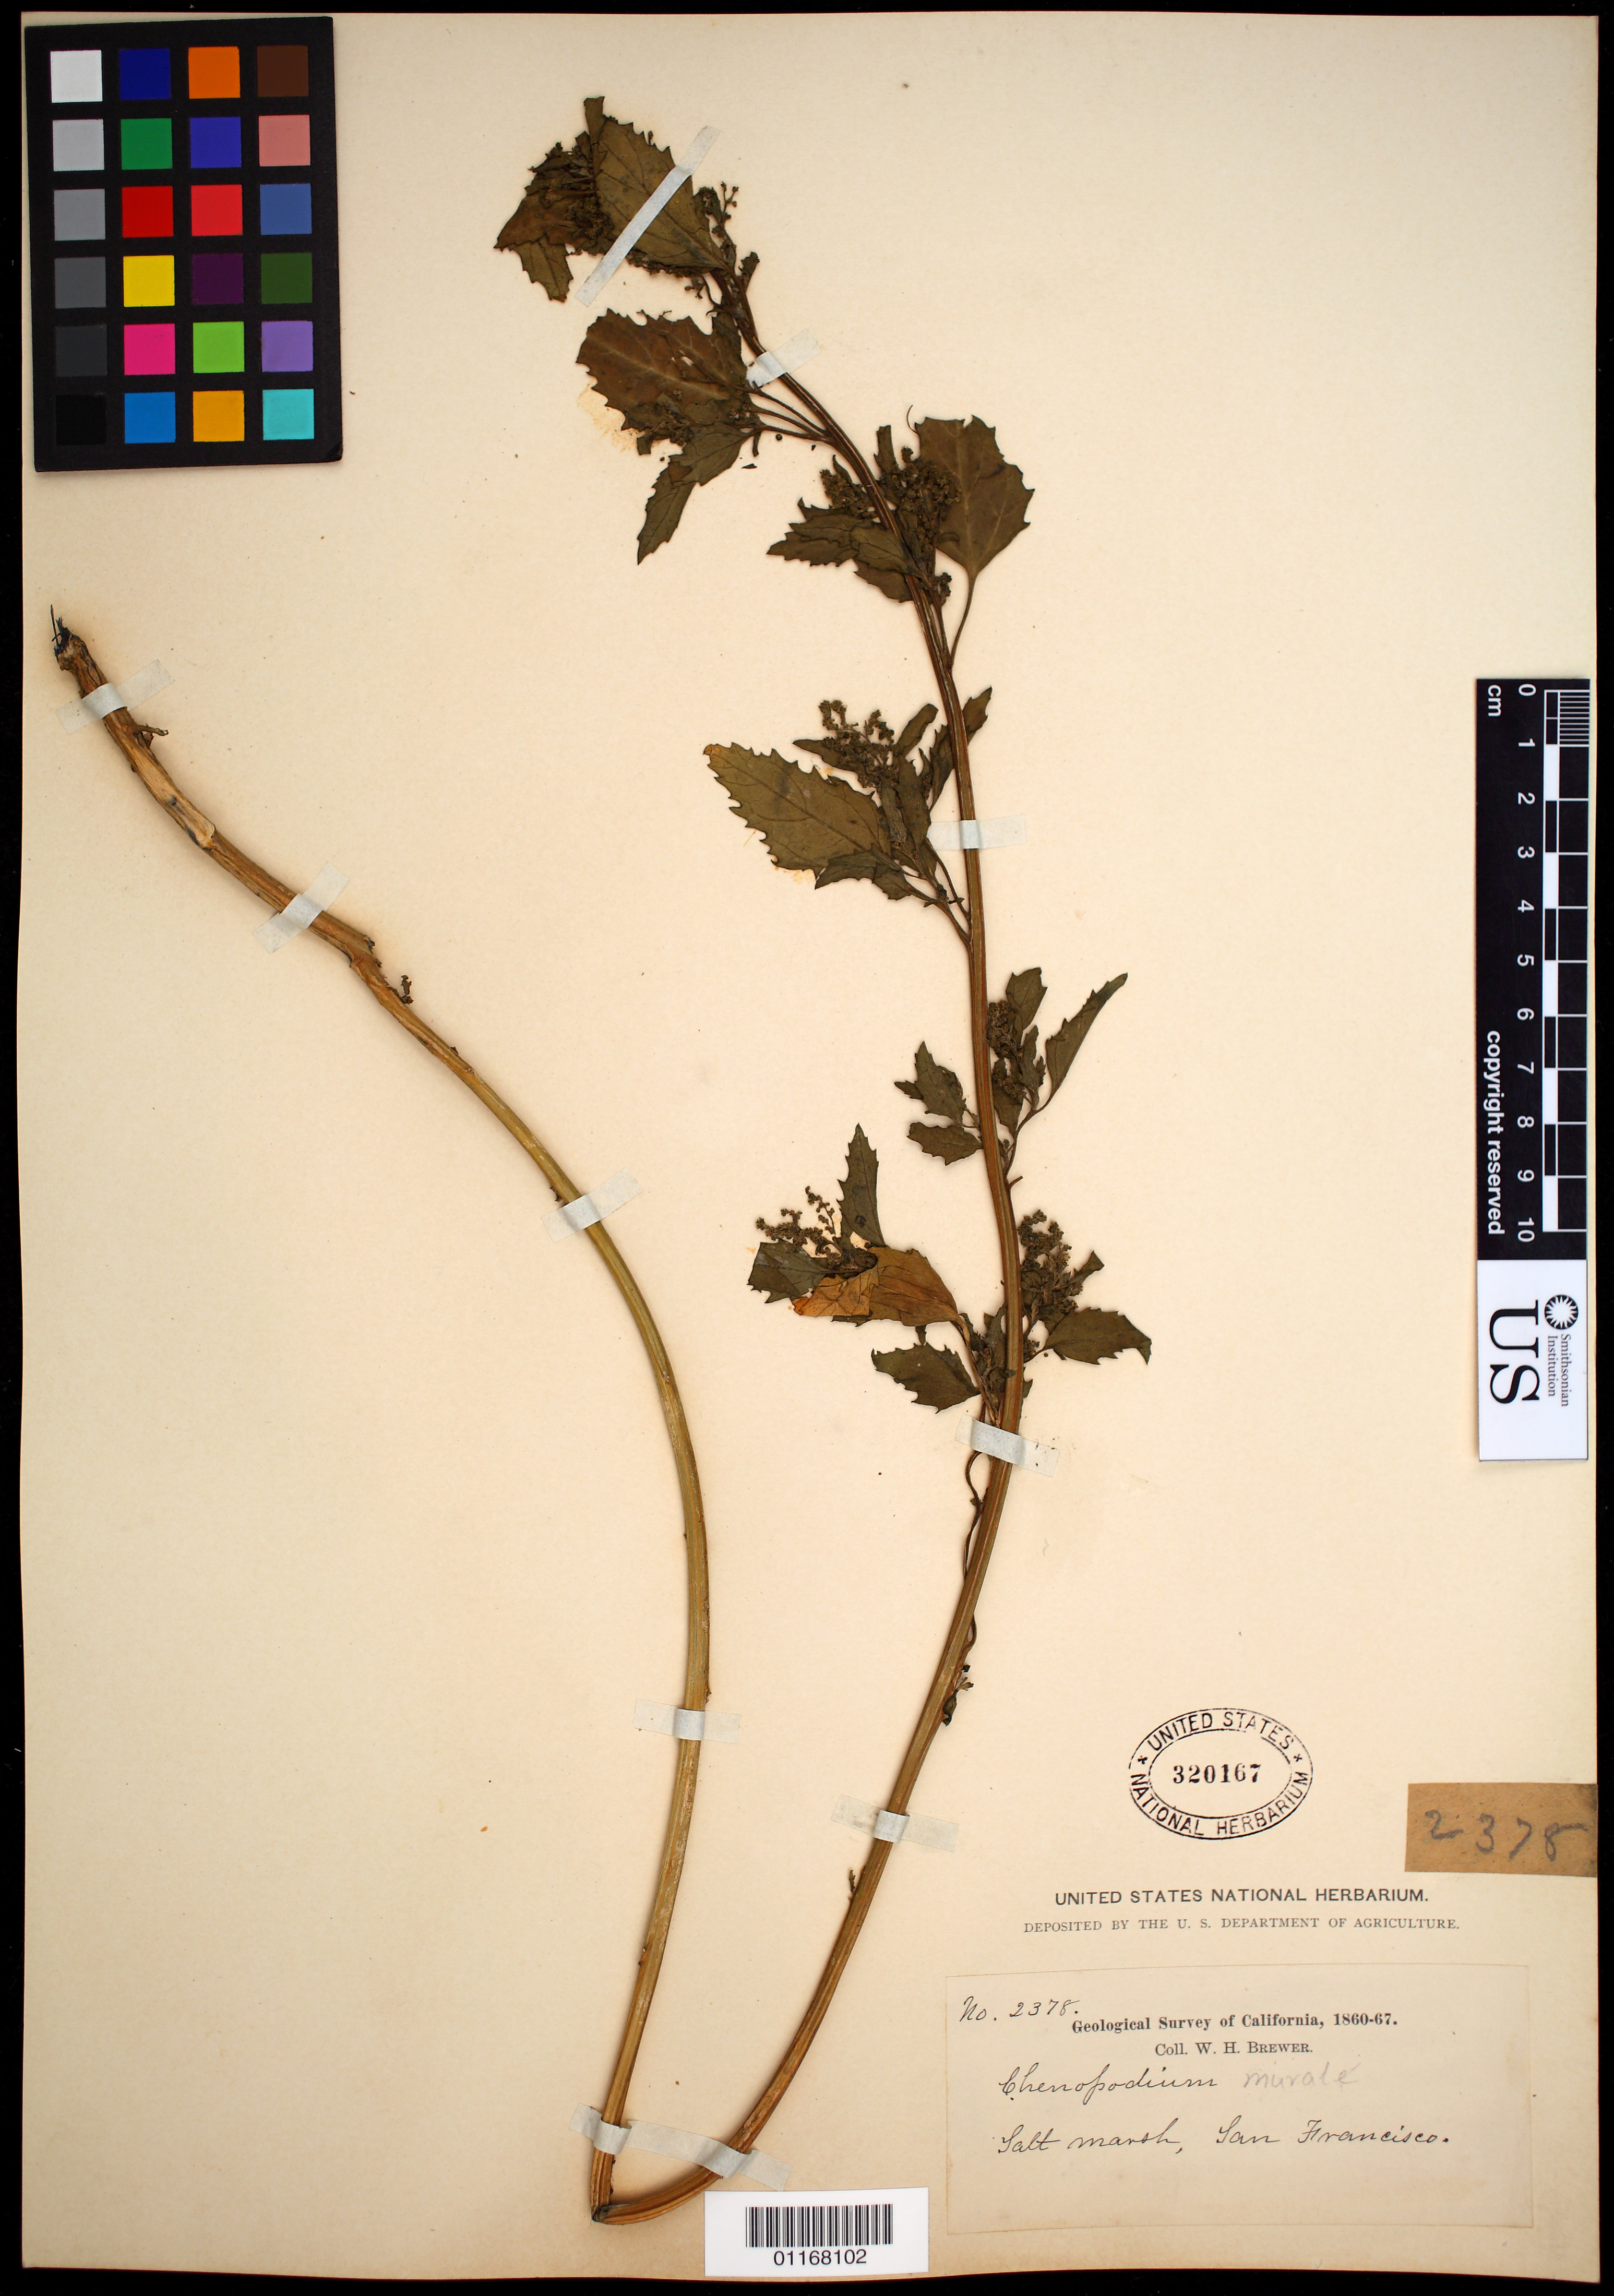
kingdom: Plantae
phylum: Tracheophyta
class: Magnoliopsida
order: Caryophyllales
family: Amaranthaceae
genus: Chenopodium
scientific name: Chenopodium murale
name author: L.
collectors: W. H. Brewer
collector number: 2378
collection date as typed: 1860 to -- --- 1867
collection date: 1860/1867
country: United States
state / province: California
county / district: San Francisco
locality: San Francisco.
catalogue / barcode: US 320167